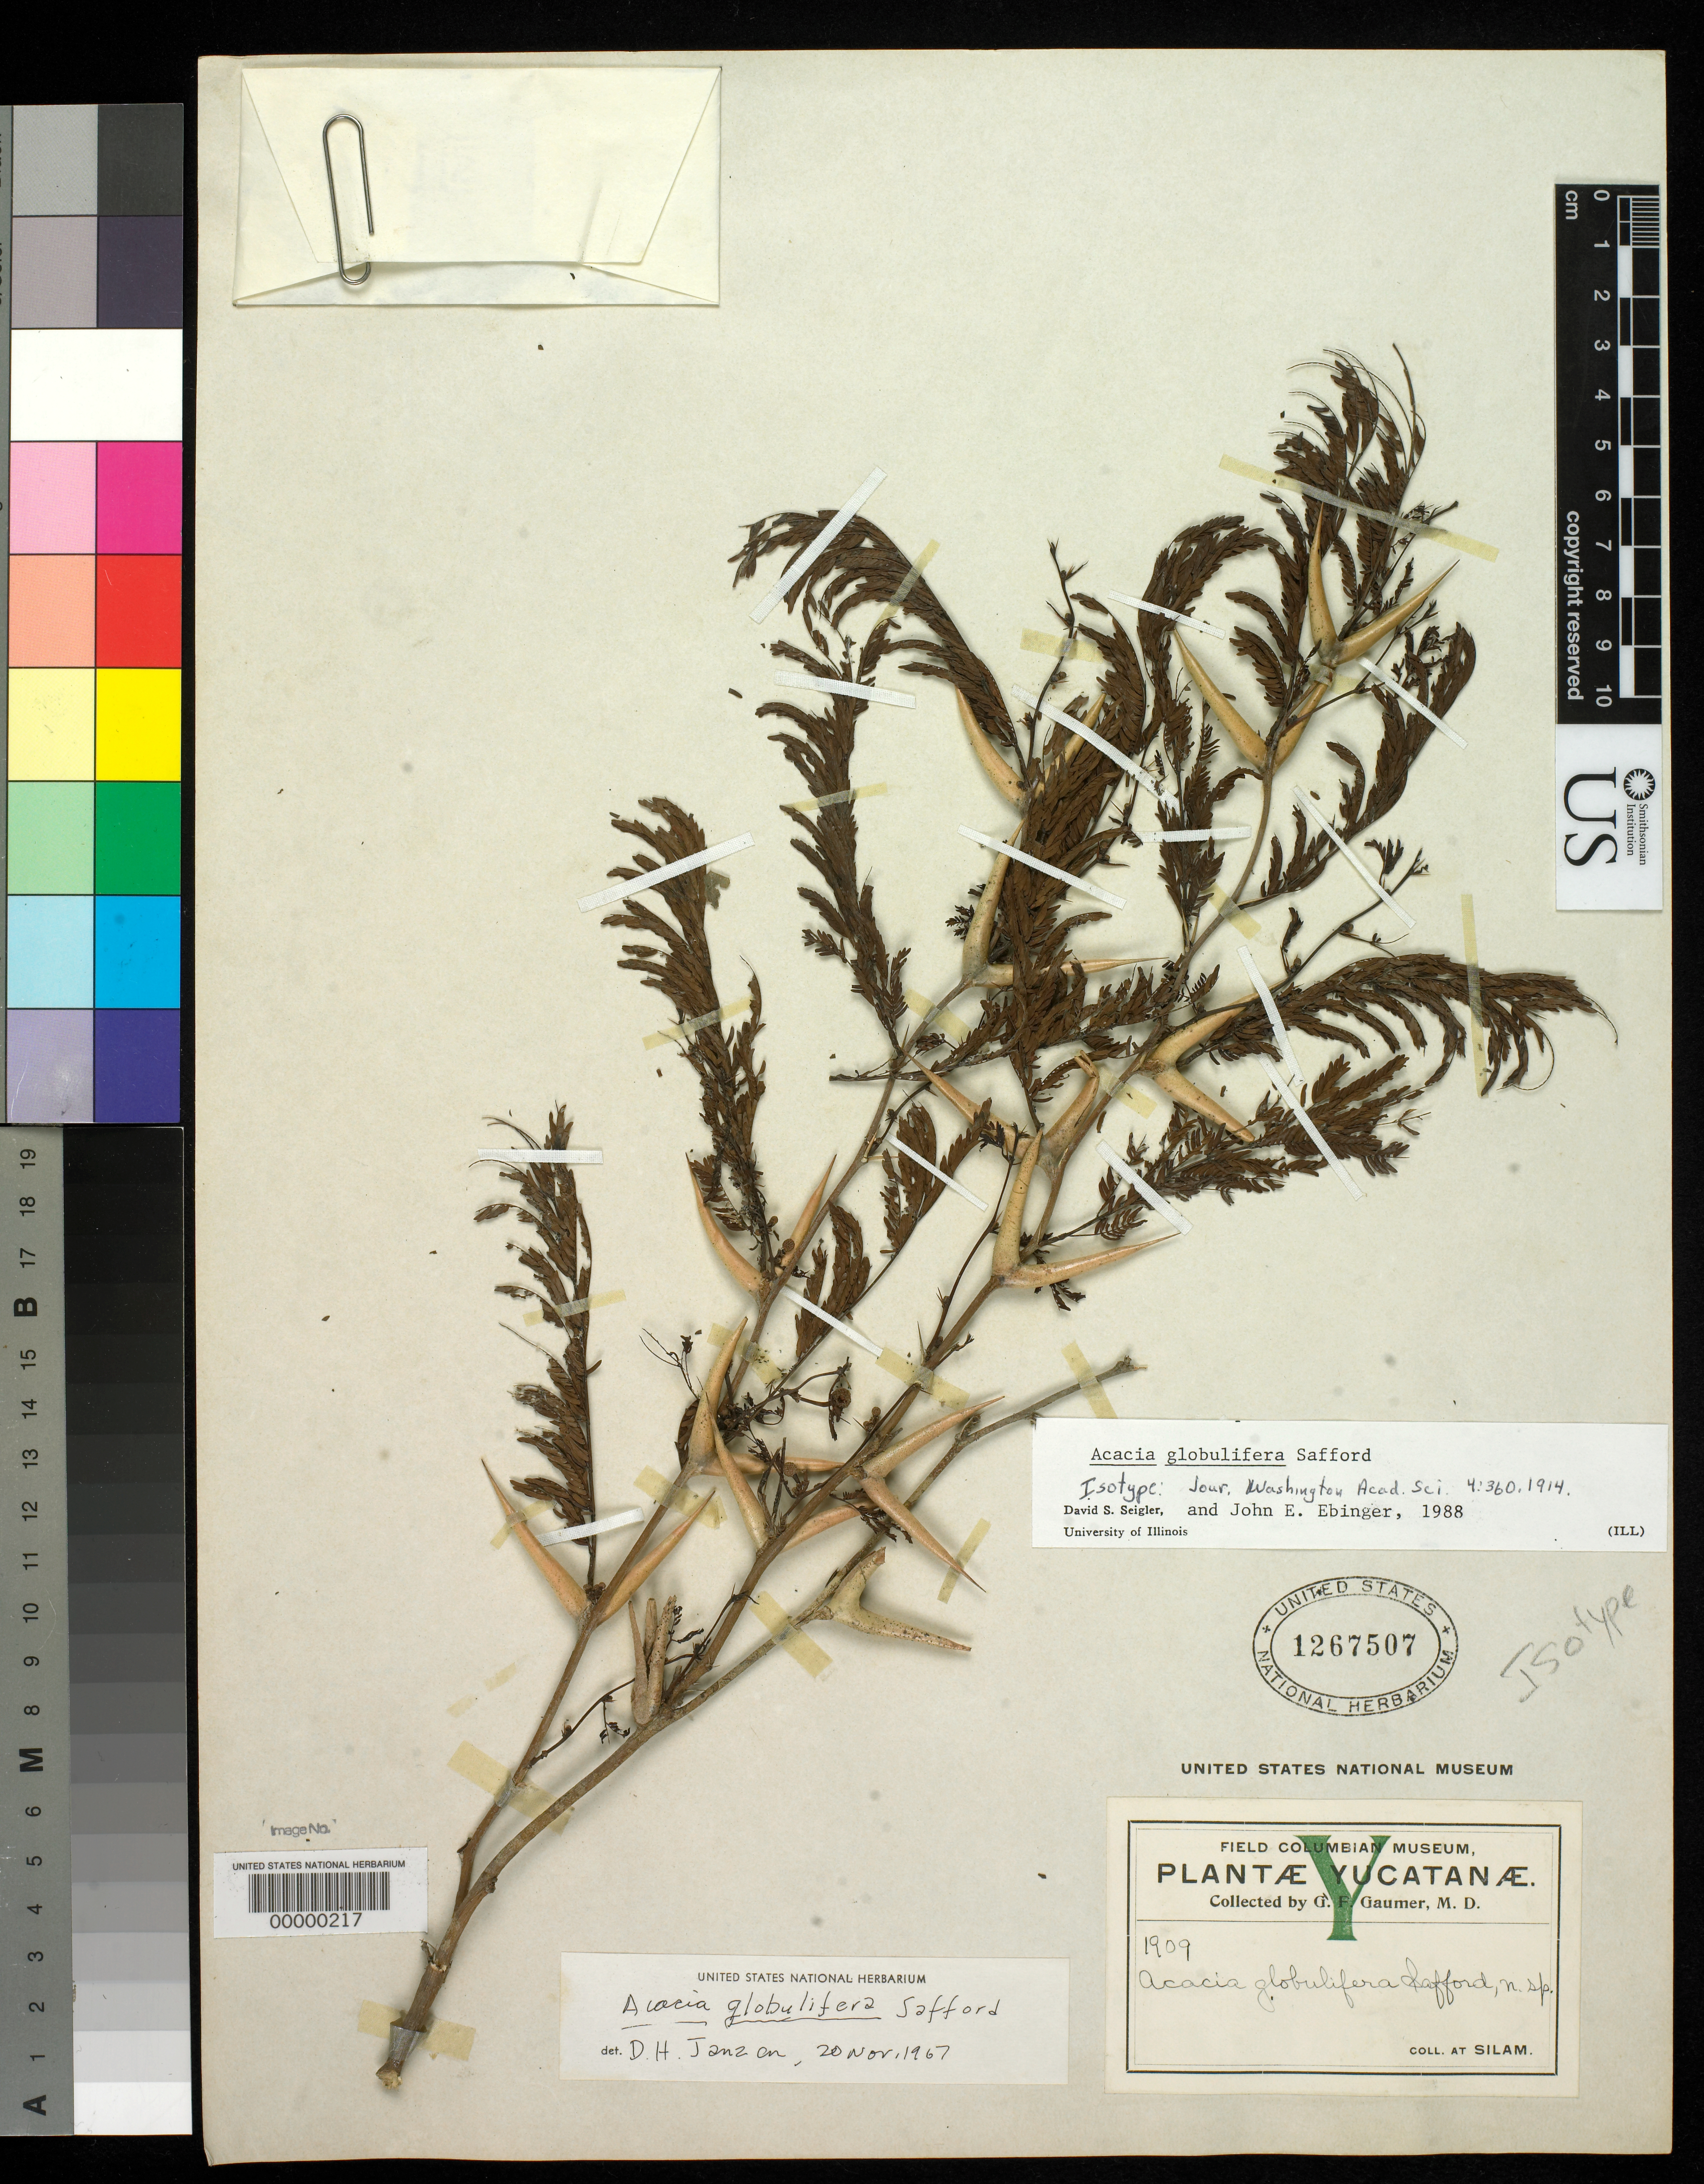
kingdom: Plantae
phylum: Tracheophyta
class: Magnoliopsida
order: Fabales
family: Fabaceae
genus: Acacia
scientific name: Acacia globulifera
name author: Saff.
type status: Isotype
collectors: G. F. Gaumer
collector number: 1909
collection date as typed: Apr 1895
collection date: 1895-04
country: Mexico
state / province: Yucatán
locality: Dzilam Gonzales.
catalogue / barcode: US 1267507